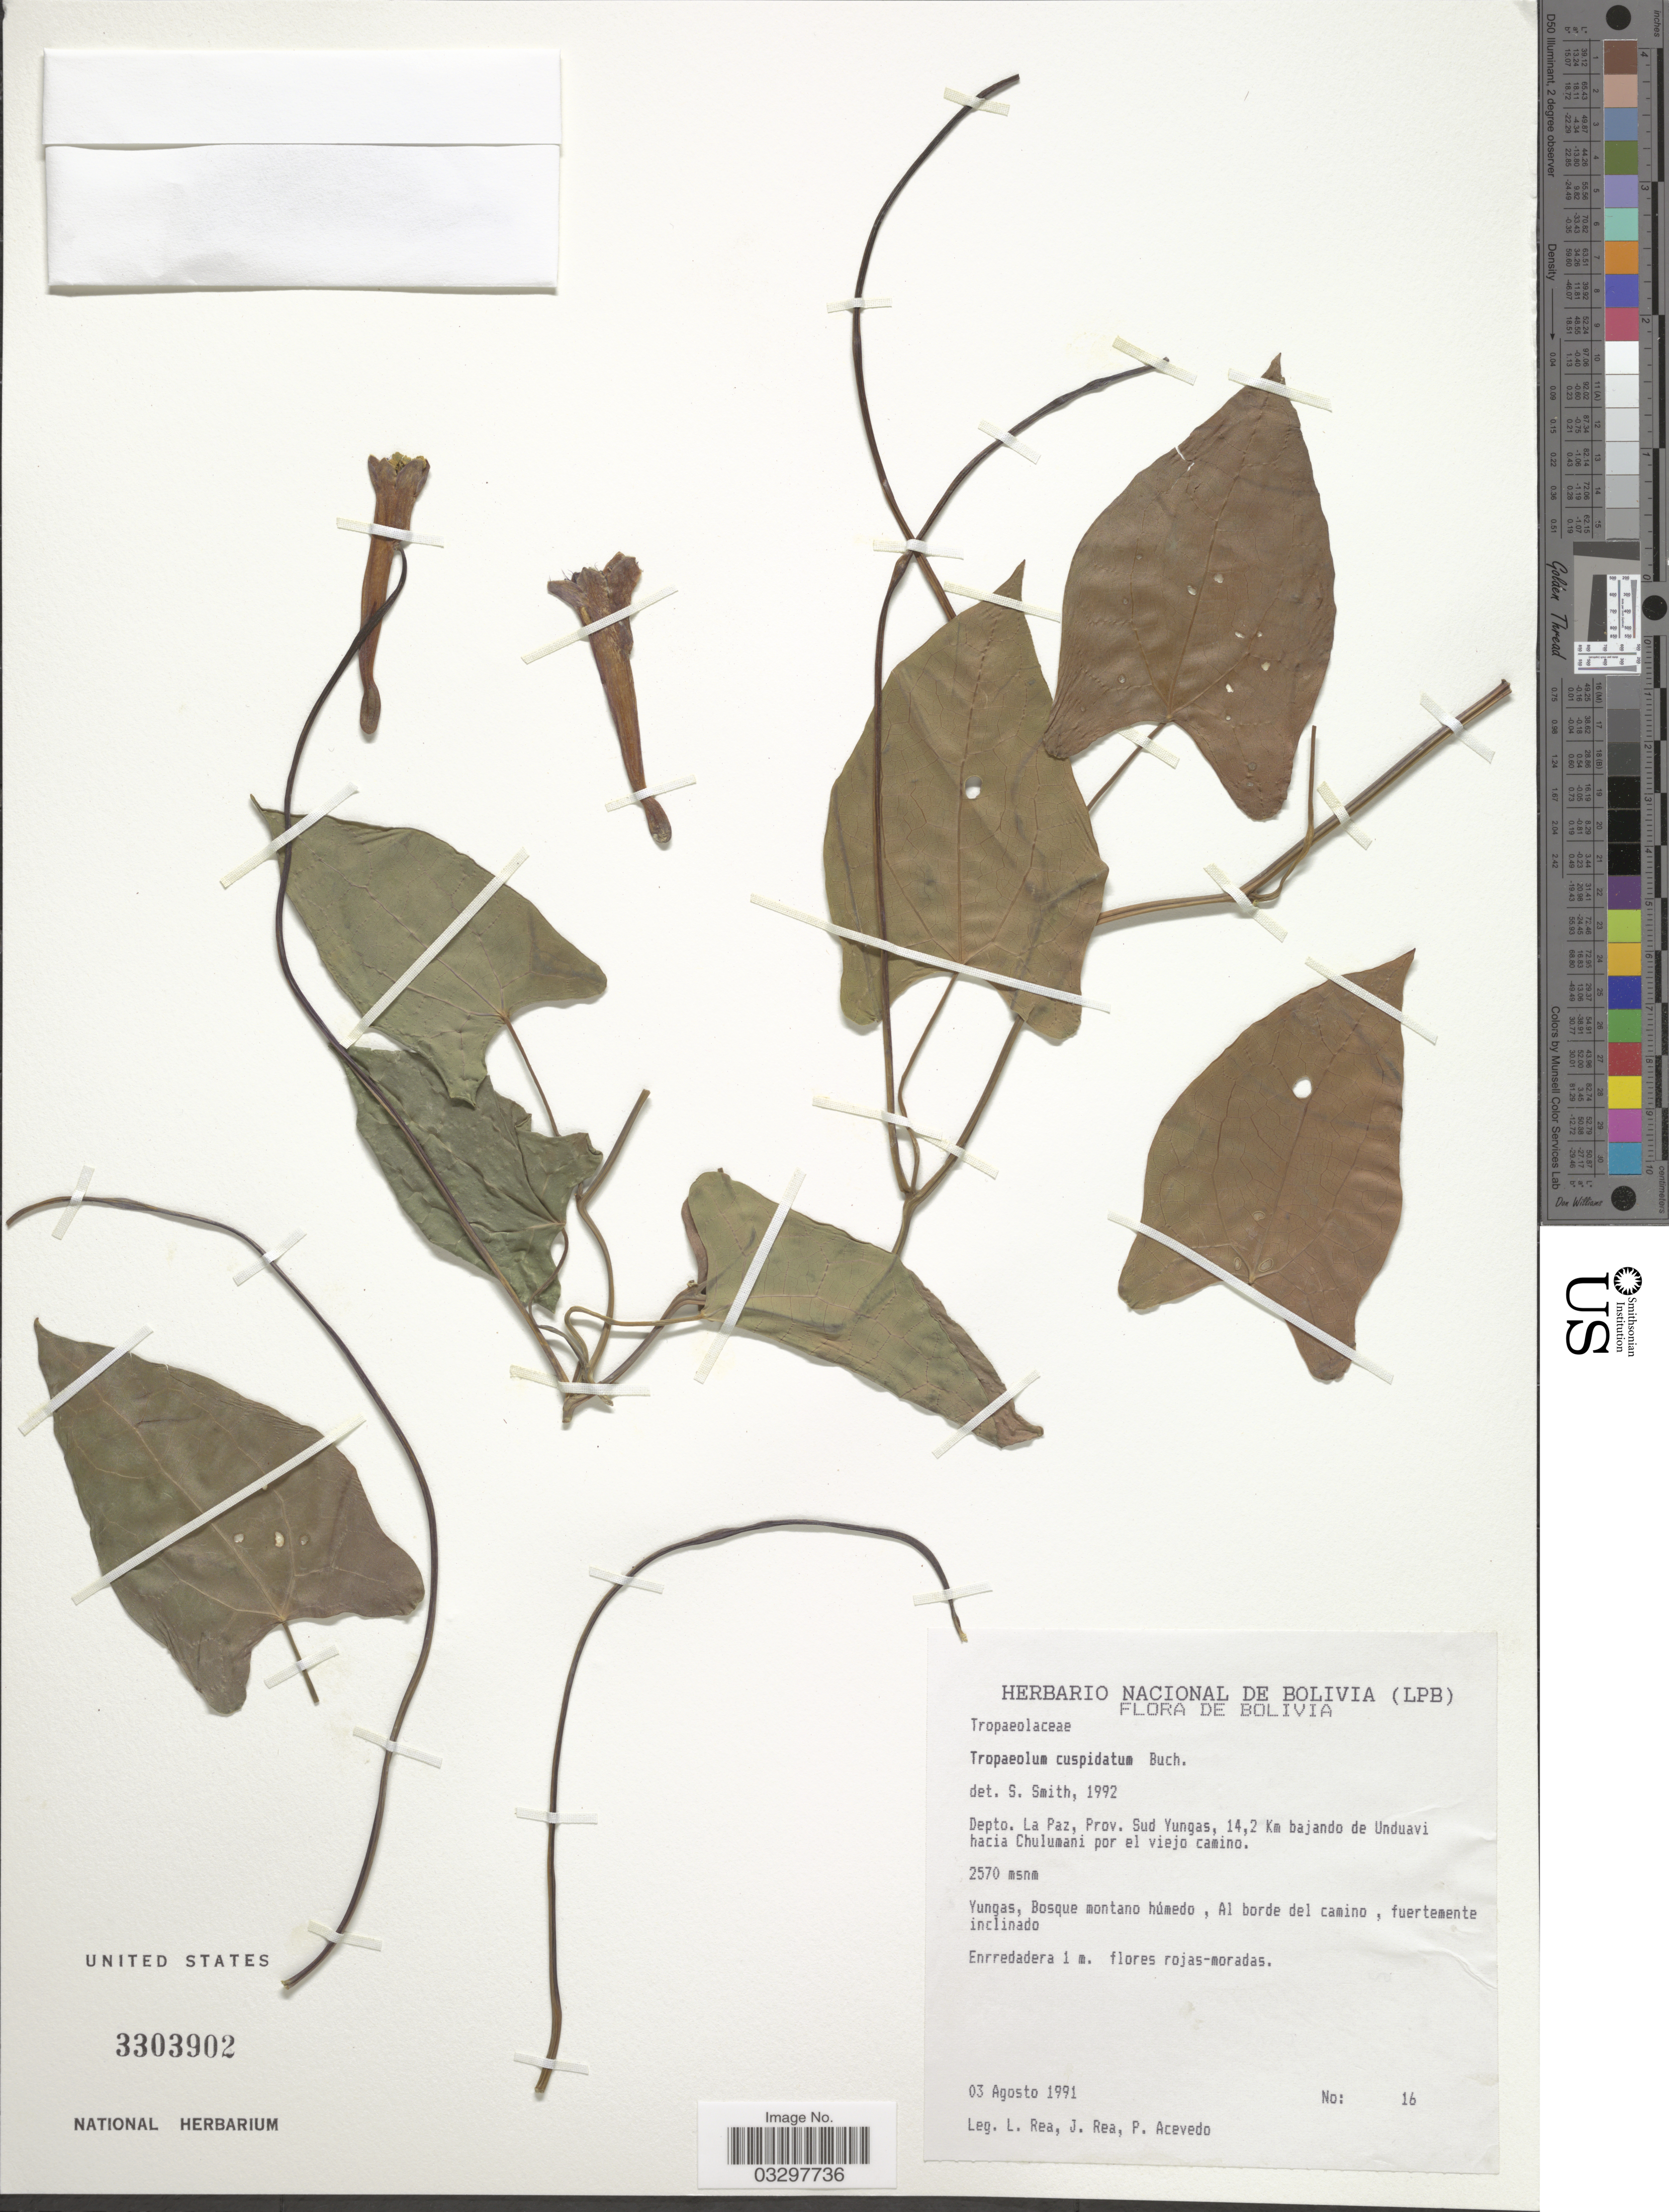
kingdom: Plantae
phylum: Tracheophyta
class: Magnoliopsida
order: Brassicales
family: Tropaeolaceae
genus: Tropaeolum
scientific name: Tropaeolum cuspidatum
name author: Buchenau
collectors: L. Rea, J. Rea & P. Acevedo-Rodr.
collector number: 16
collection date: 1991-08-03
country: Bolivia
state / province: La Paz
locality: Depto. La Paz, Prov. Sud Yungas, 14,2 Km bajando de Unduavi hacia Chulumani por el viejo camino.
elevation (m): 2570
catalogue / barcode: US 3303902